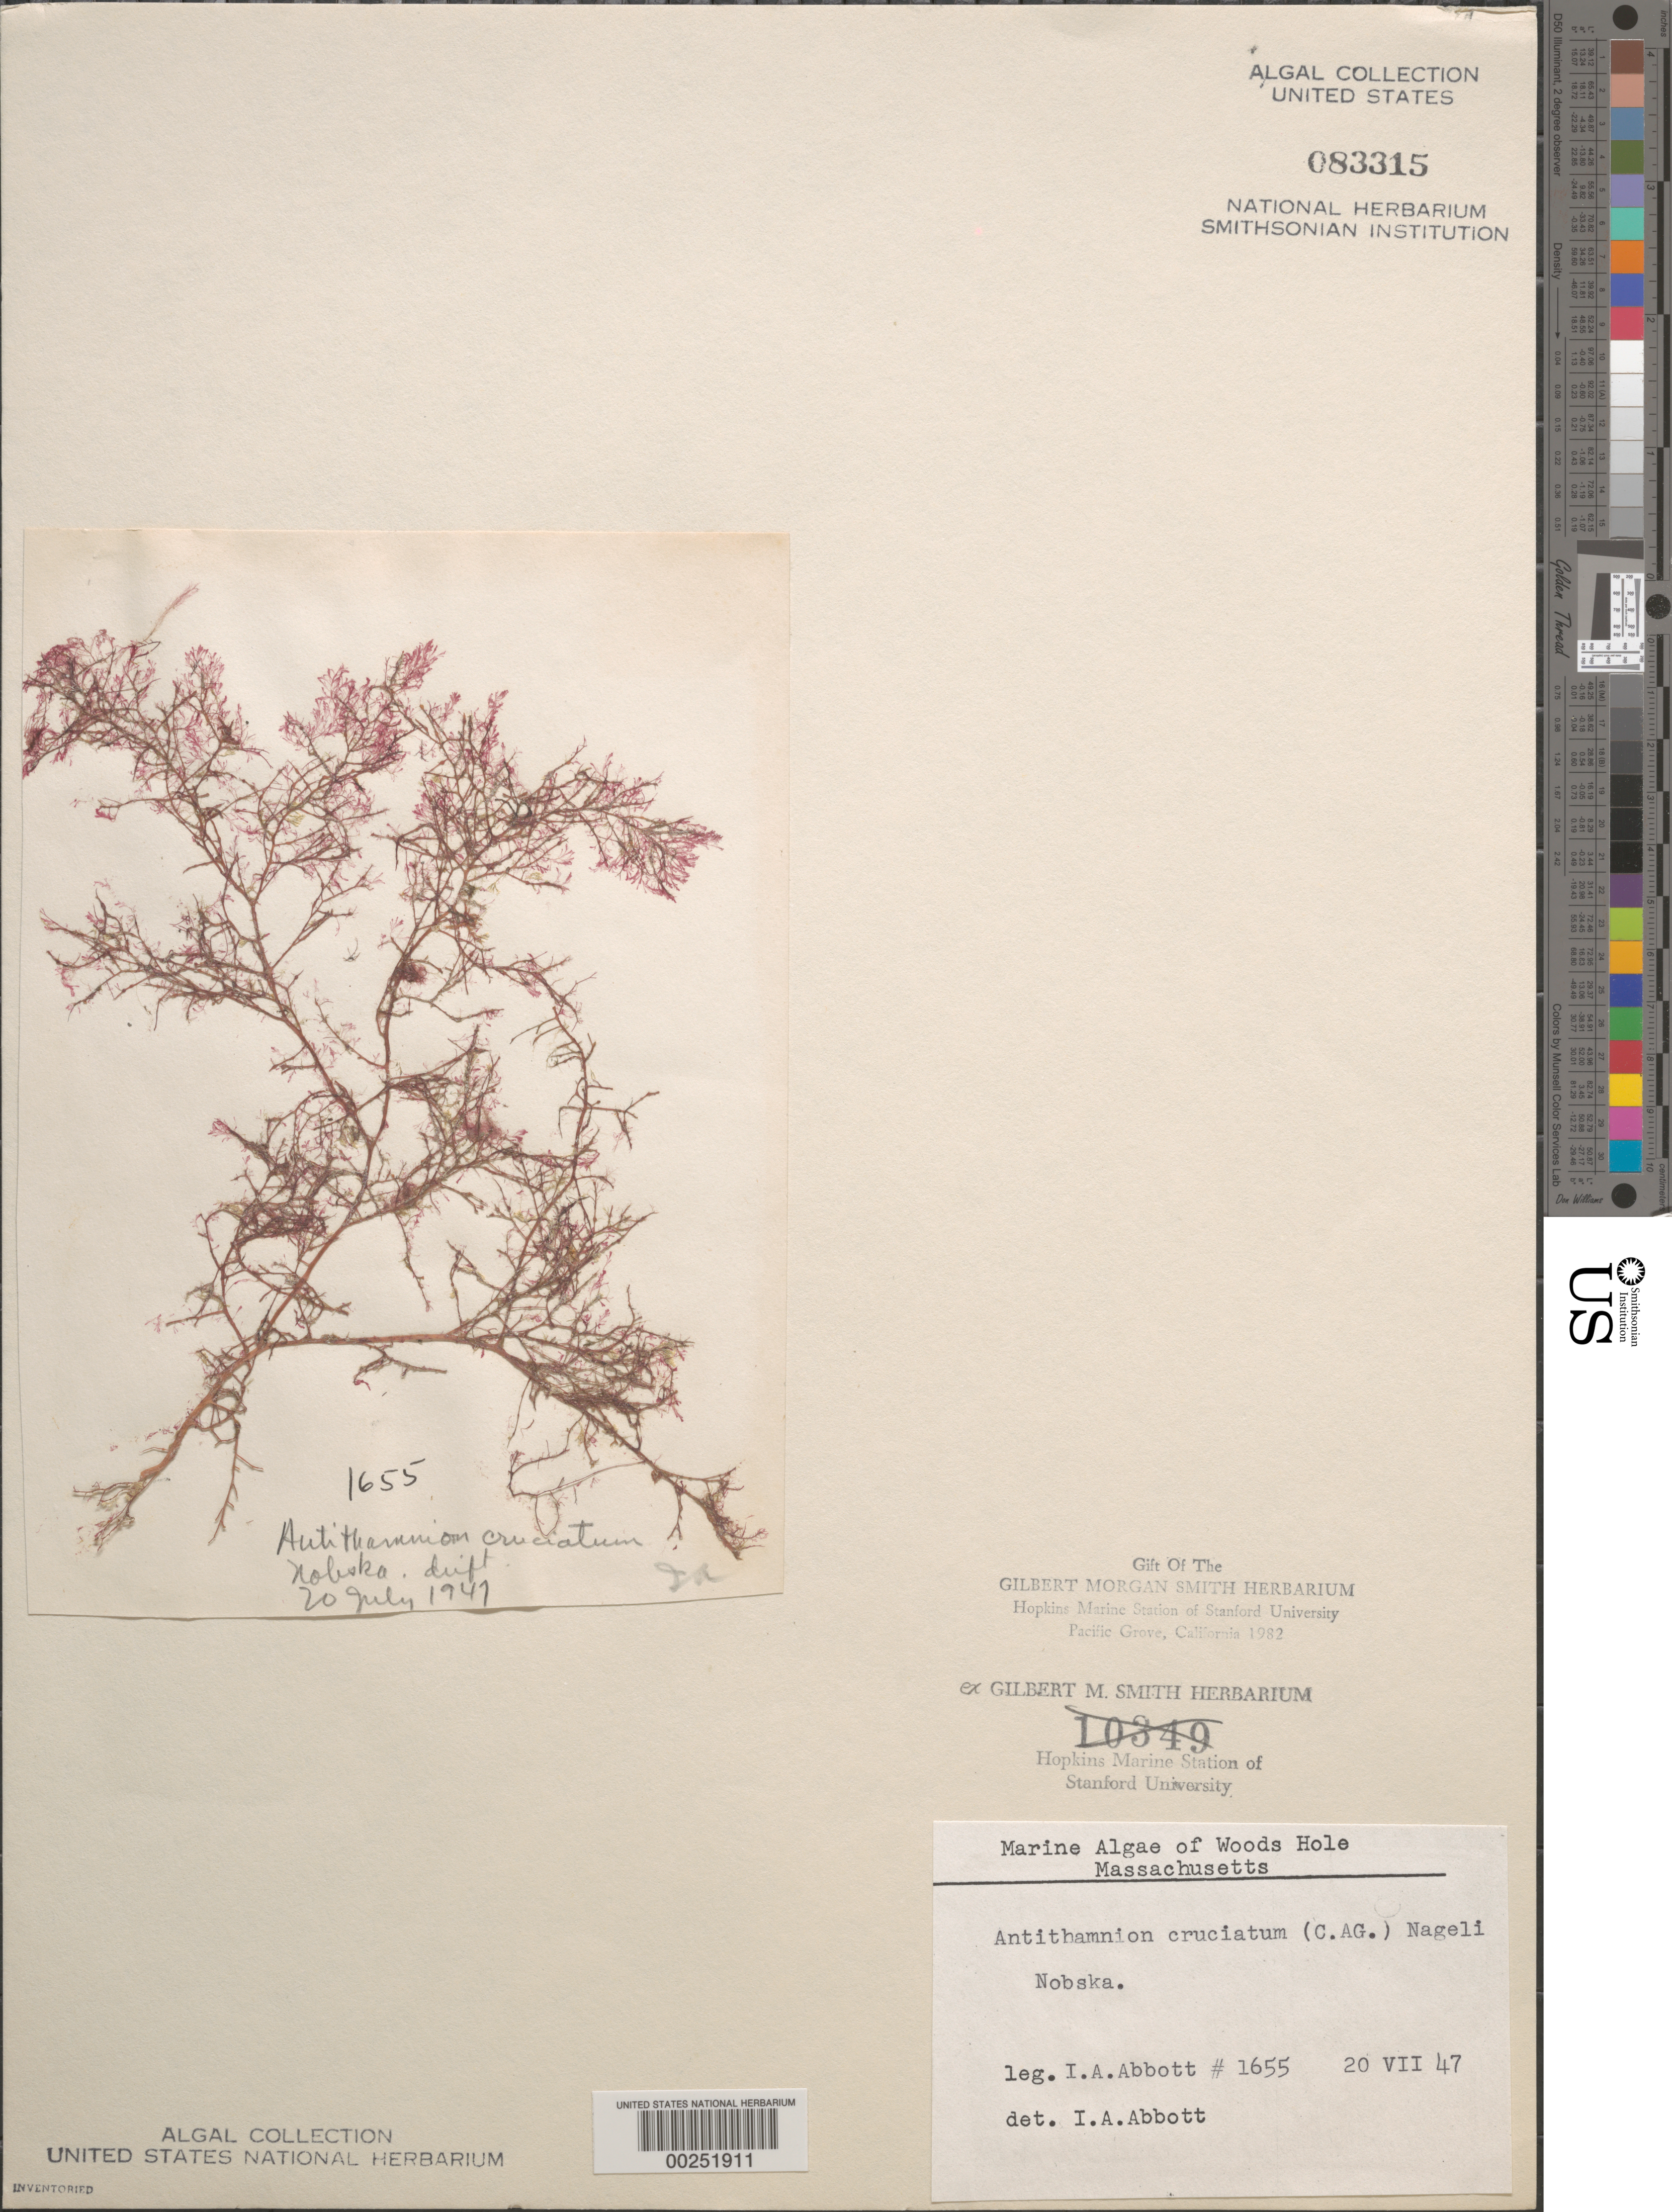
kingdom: Plantae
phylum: Rhodophyta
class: Florideophyceae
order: Ceramiales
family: Ceramiaceae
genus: Antithamnion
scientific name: Antithamnion cruciatum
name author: (C. Agardh) Näg.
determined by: Abbott, Isabella A.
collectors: I. A. Abbott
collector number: IAA 1655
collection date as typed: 20 Jul 1947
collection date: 1947-07-20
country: United States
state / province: Massachusetts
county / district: Barnstable County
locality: Nobska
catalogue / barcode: US 83315